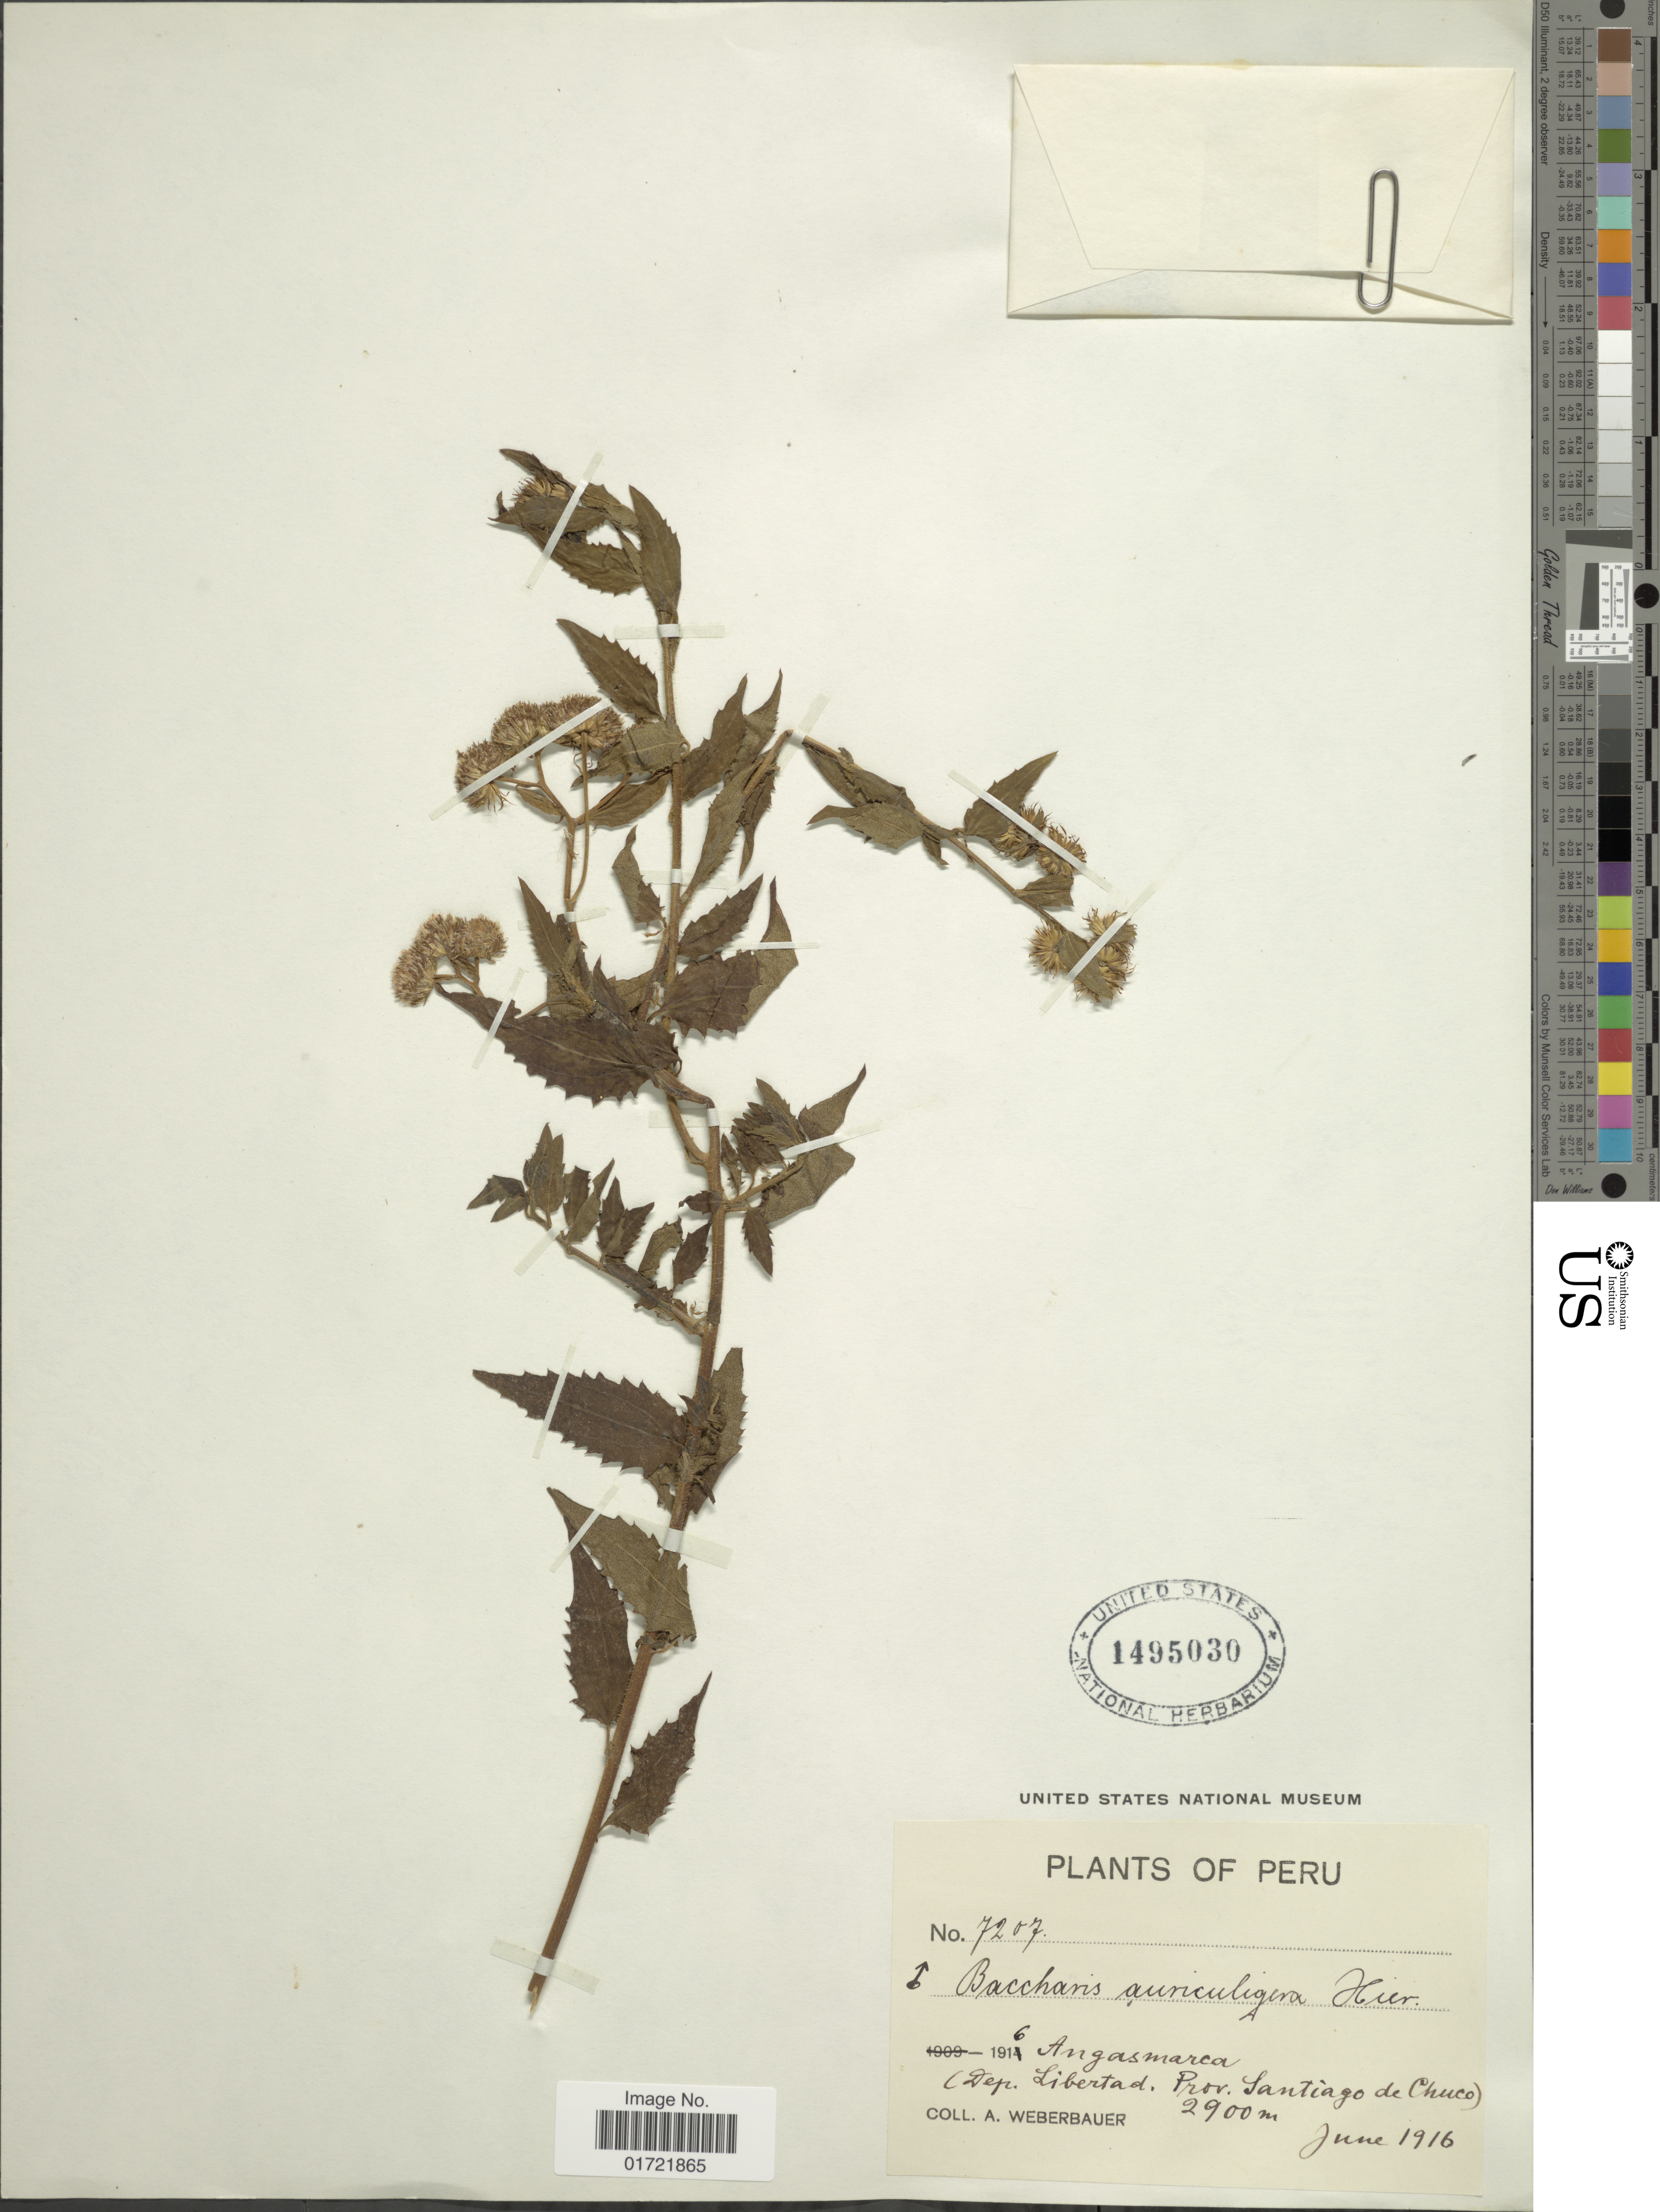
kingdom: Plantae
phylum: Tracheophyta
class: Magnoliopsida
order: Asterales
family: Asteraceae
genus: Baccharis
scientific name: Baccharis auriculigera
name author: Hieron.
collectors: A. Weberbauer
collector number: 7207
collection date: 1916-06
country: Peru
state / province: La Libertad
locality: Angasmarca (Prov. Santiago de Chuco)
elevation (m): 2900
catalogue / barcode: US 1495030